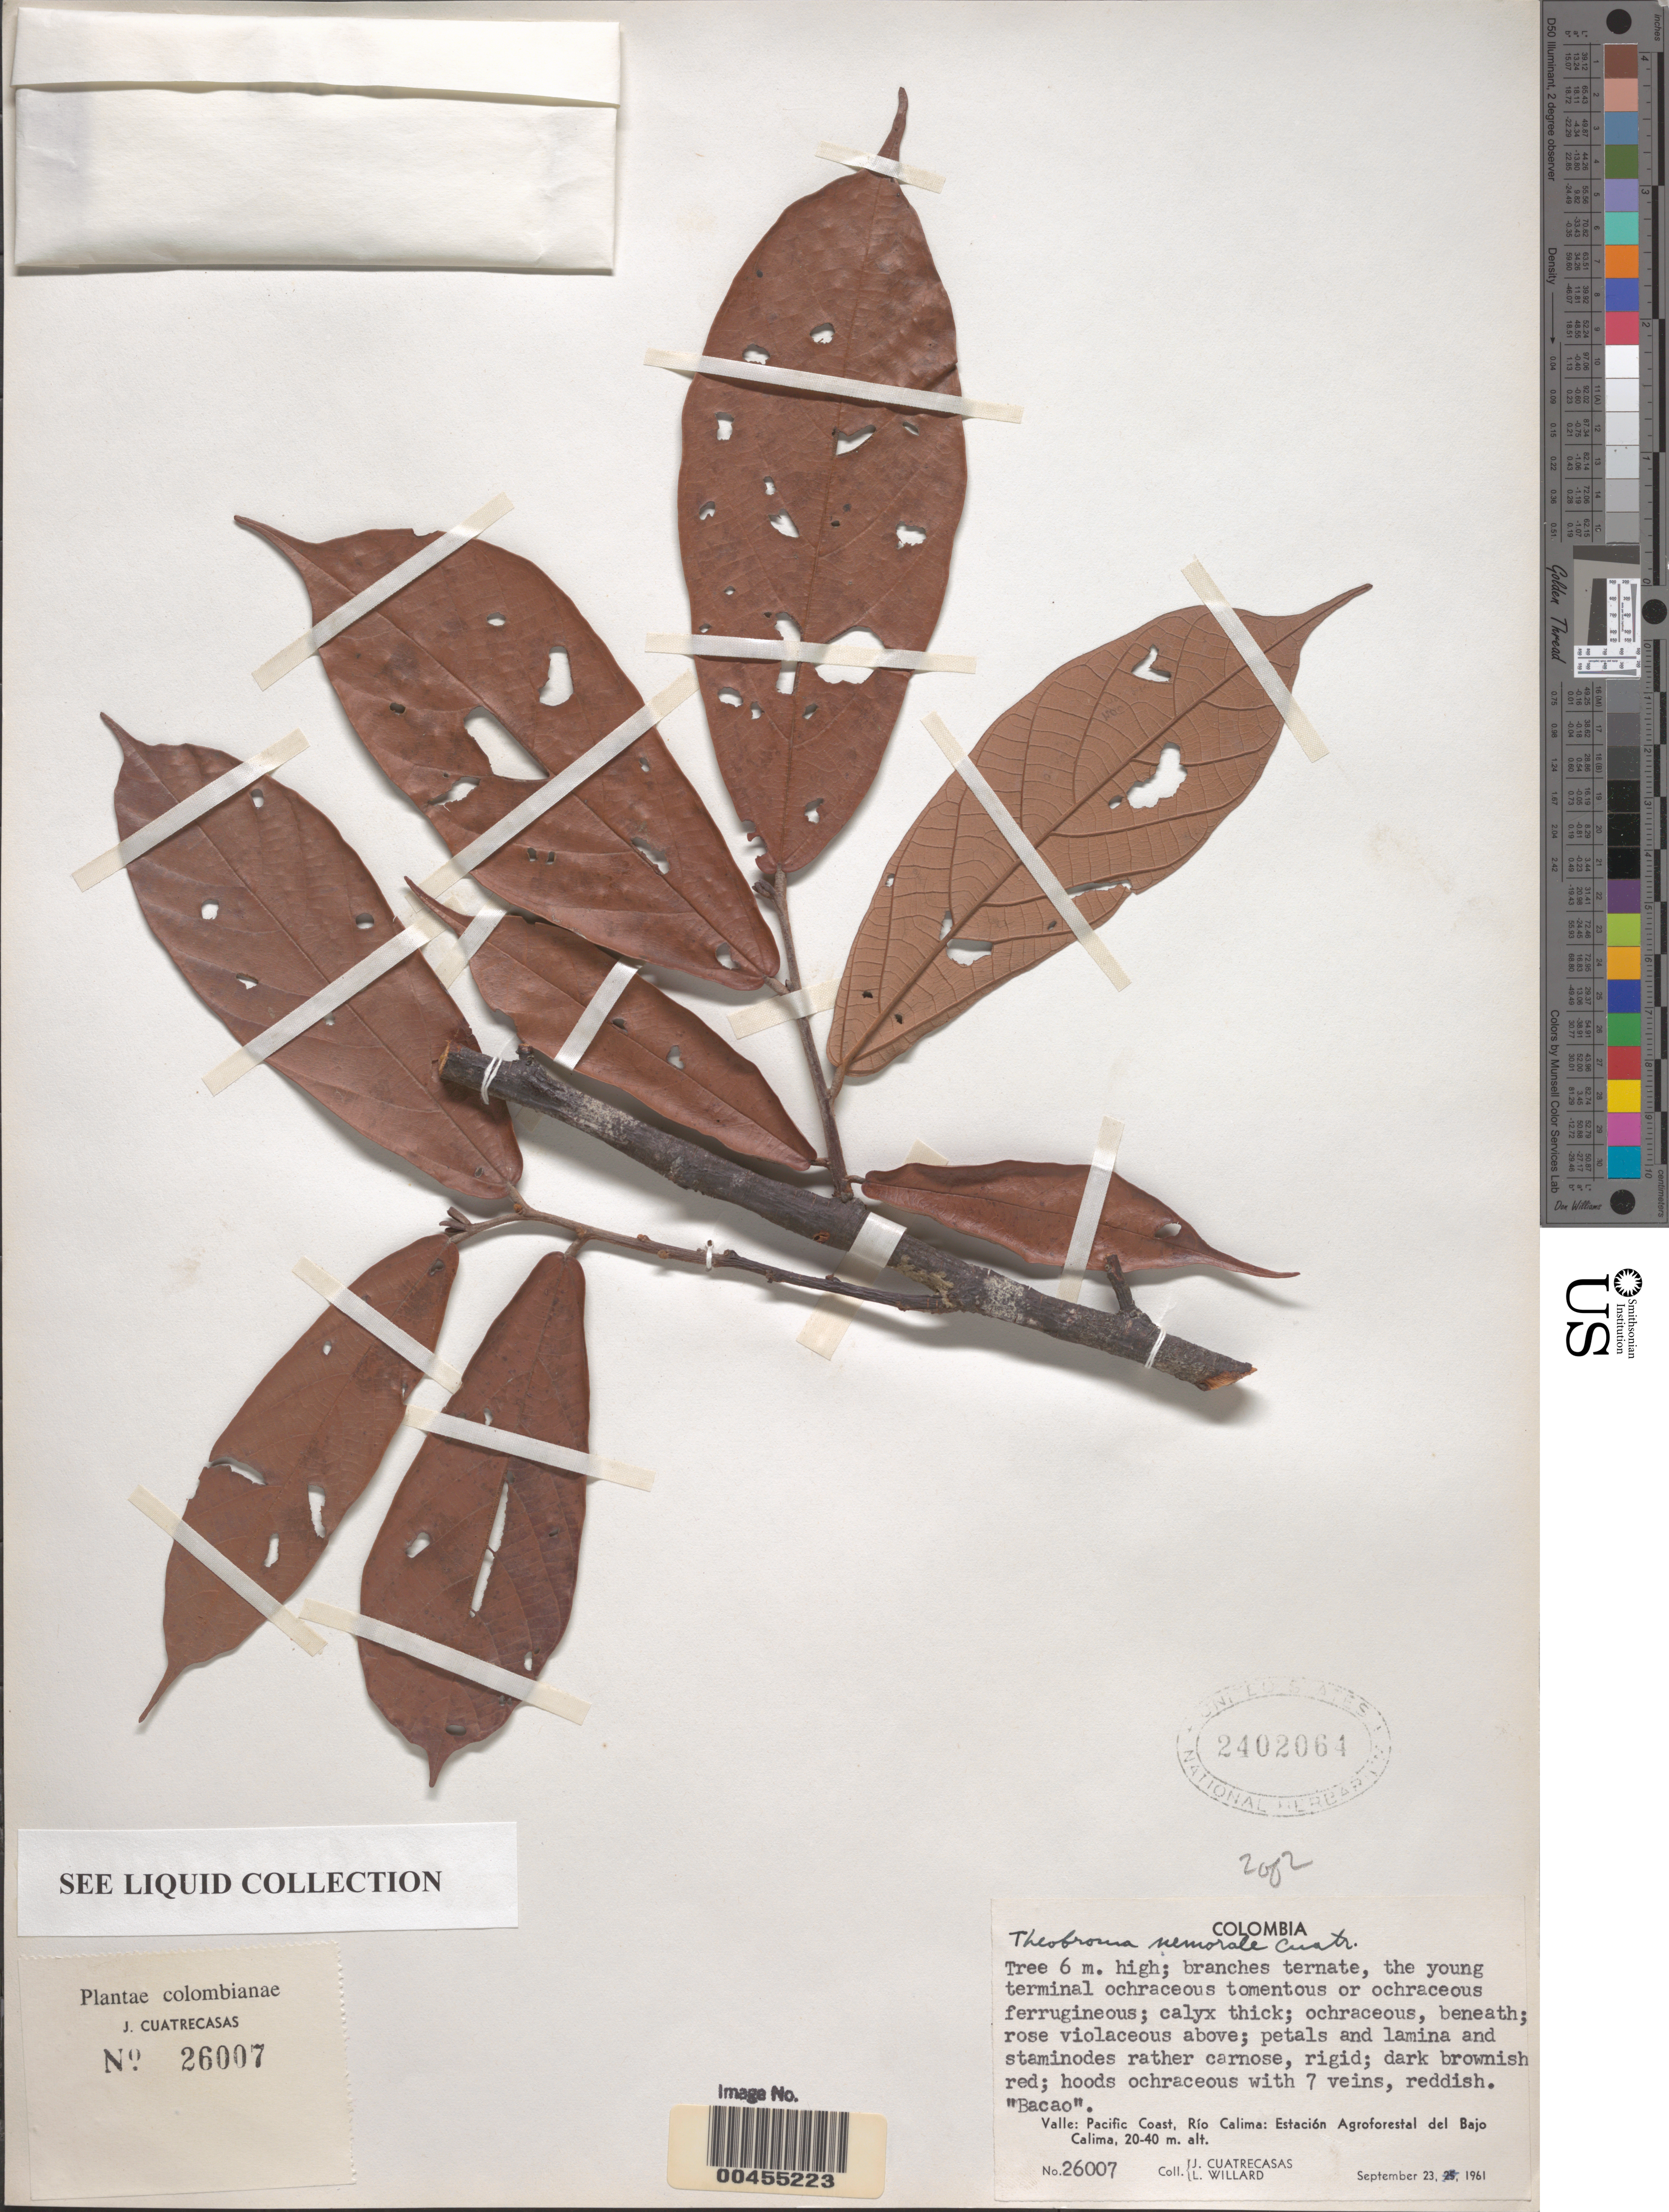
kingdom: Plantae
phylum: Tracheophyta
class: Magnoliopsida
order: Malvales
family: Malvaceae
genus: Theobroma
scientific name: Theobroma nemorale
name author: Cuatrec.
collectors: J. Cuatrecasas & L. Willard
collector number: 26007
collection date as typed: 23 Sep 1961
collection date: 1961-09-23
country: Colombia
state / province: Valle del Cauca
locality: Río Calima, Estación Agroforestal del Bajo Calima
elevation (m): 20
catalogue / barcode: US 2402064